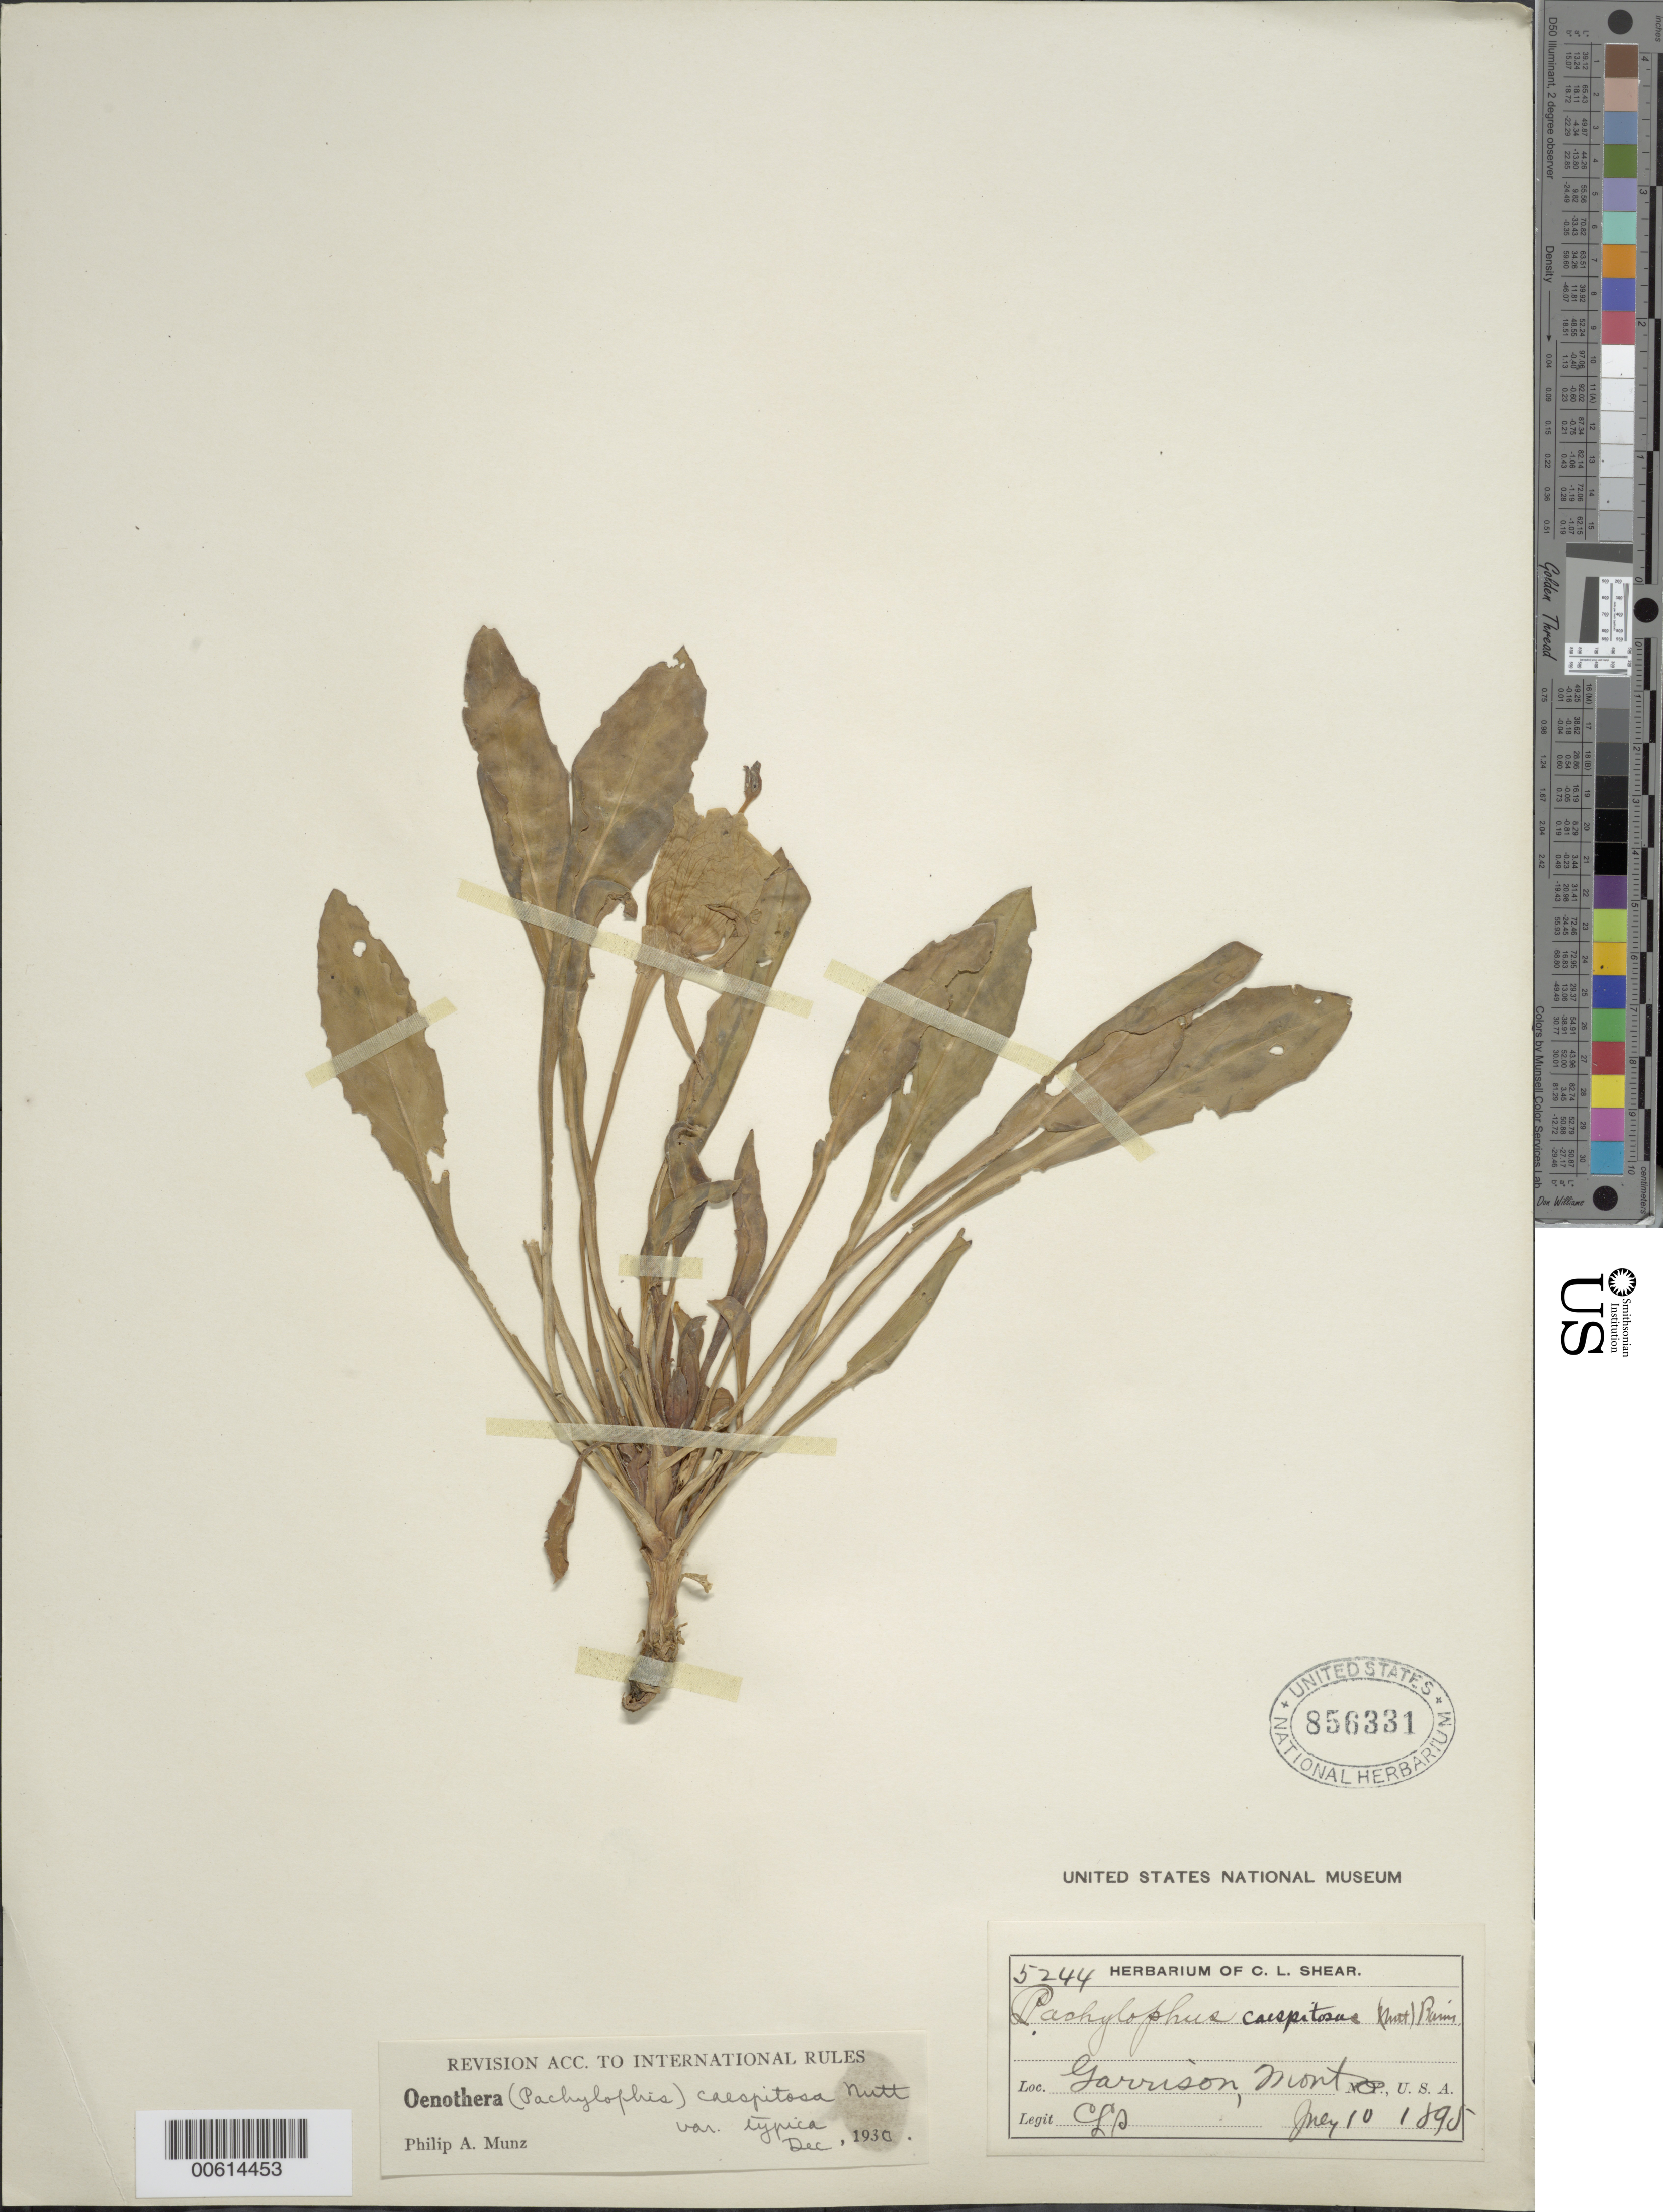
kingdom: Plantae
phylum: Tracheophyta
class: Magnoliopsida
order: Myrtales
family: Onagraceae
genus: Oenothera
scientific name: Oenothera cespitosa subsp. cespitosa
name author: Nutt.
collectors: C. L. Shear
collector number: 5244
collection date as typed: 10 Jul 1895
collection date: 1895-07-10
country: United States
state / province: Montana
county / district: Powell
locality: Garrison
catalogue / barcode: US 856331